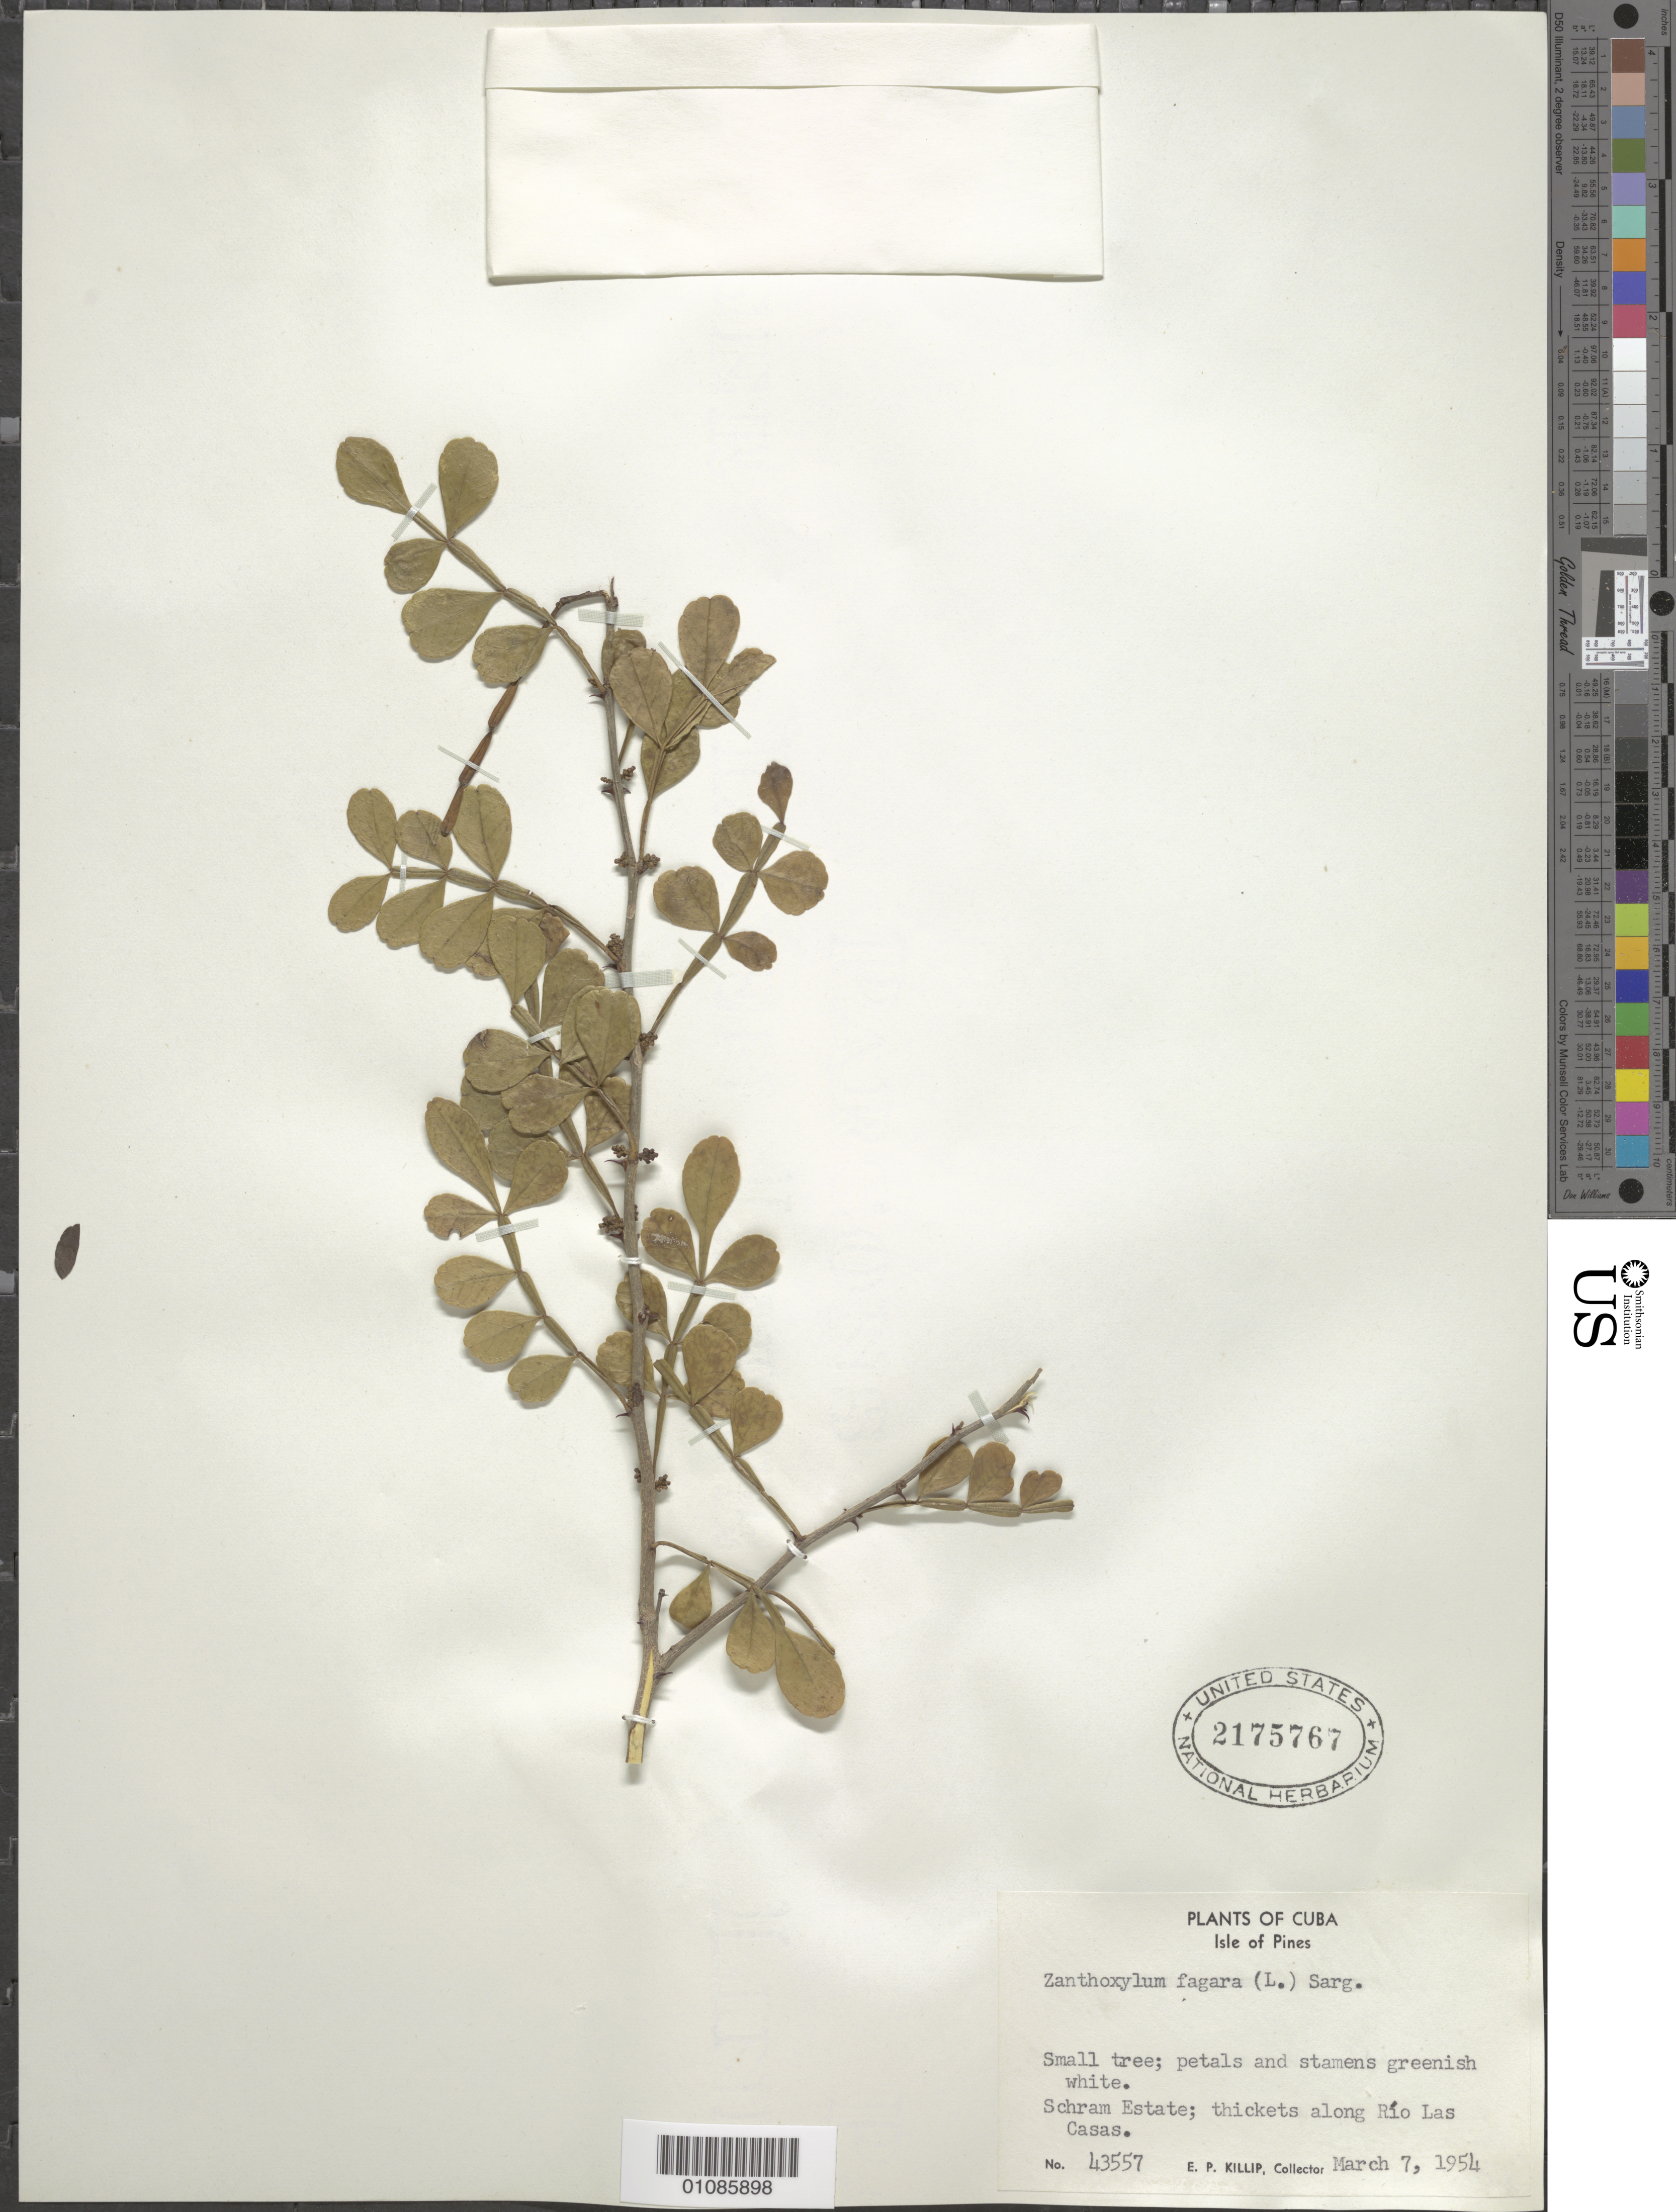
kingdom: Plantae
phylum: Tracheophyta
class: Magnoliopsida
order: Sapindales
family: Rutaceae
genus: Zanthoxylum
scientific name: Zanthoxylum fagara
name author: (L.) Sarg.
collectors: E. P. Killip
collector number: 43557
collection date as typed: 07 Mar 1954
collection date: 1954-03-07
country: Cuba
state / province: Isla de La Juventud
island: Isla de la Juventud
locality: thickets along Rio las casas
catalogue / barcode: US 2175767